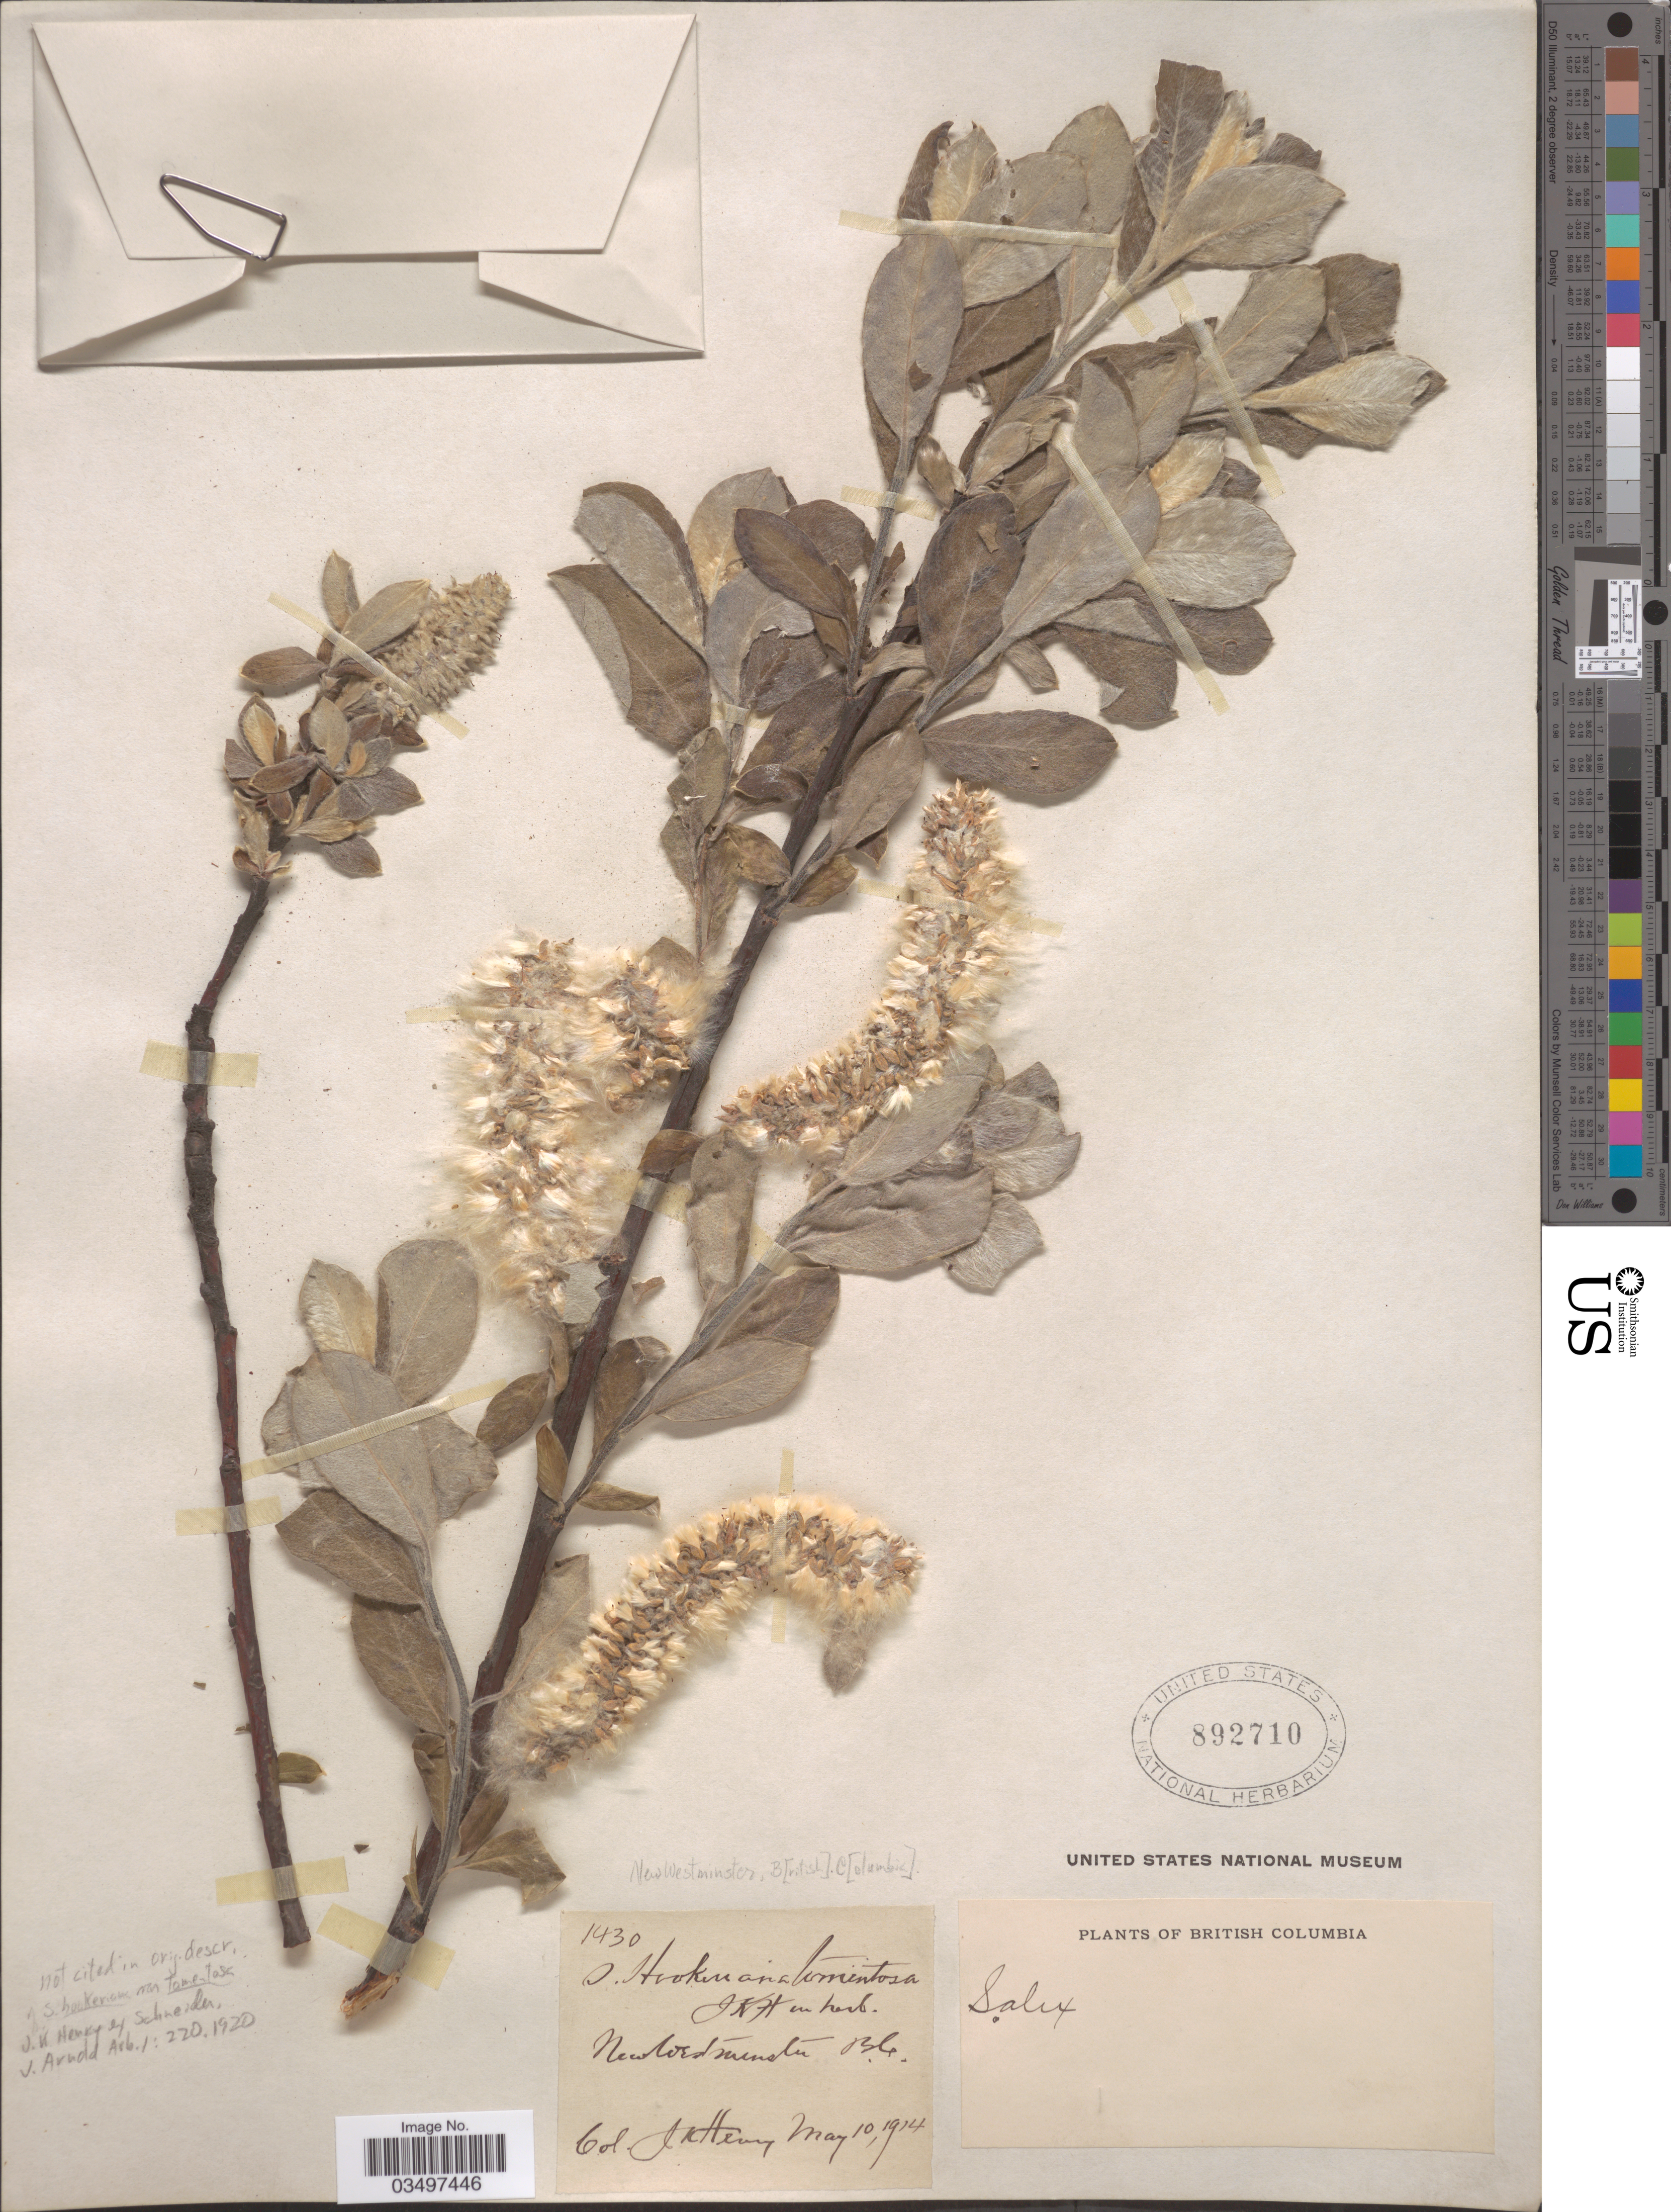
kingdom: Plantae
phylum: Tracheophyta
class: Magnoliopsida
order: Malpighiales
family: Salicaceae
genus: Salix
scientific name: Salix hookeriana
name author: Barratt ex Hook.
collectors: J. K. Henry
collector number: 1430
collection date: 1914-05-10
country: Canada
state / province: British Columbia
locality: New Westminster.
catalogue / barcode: US 892710